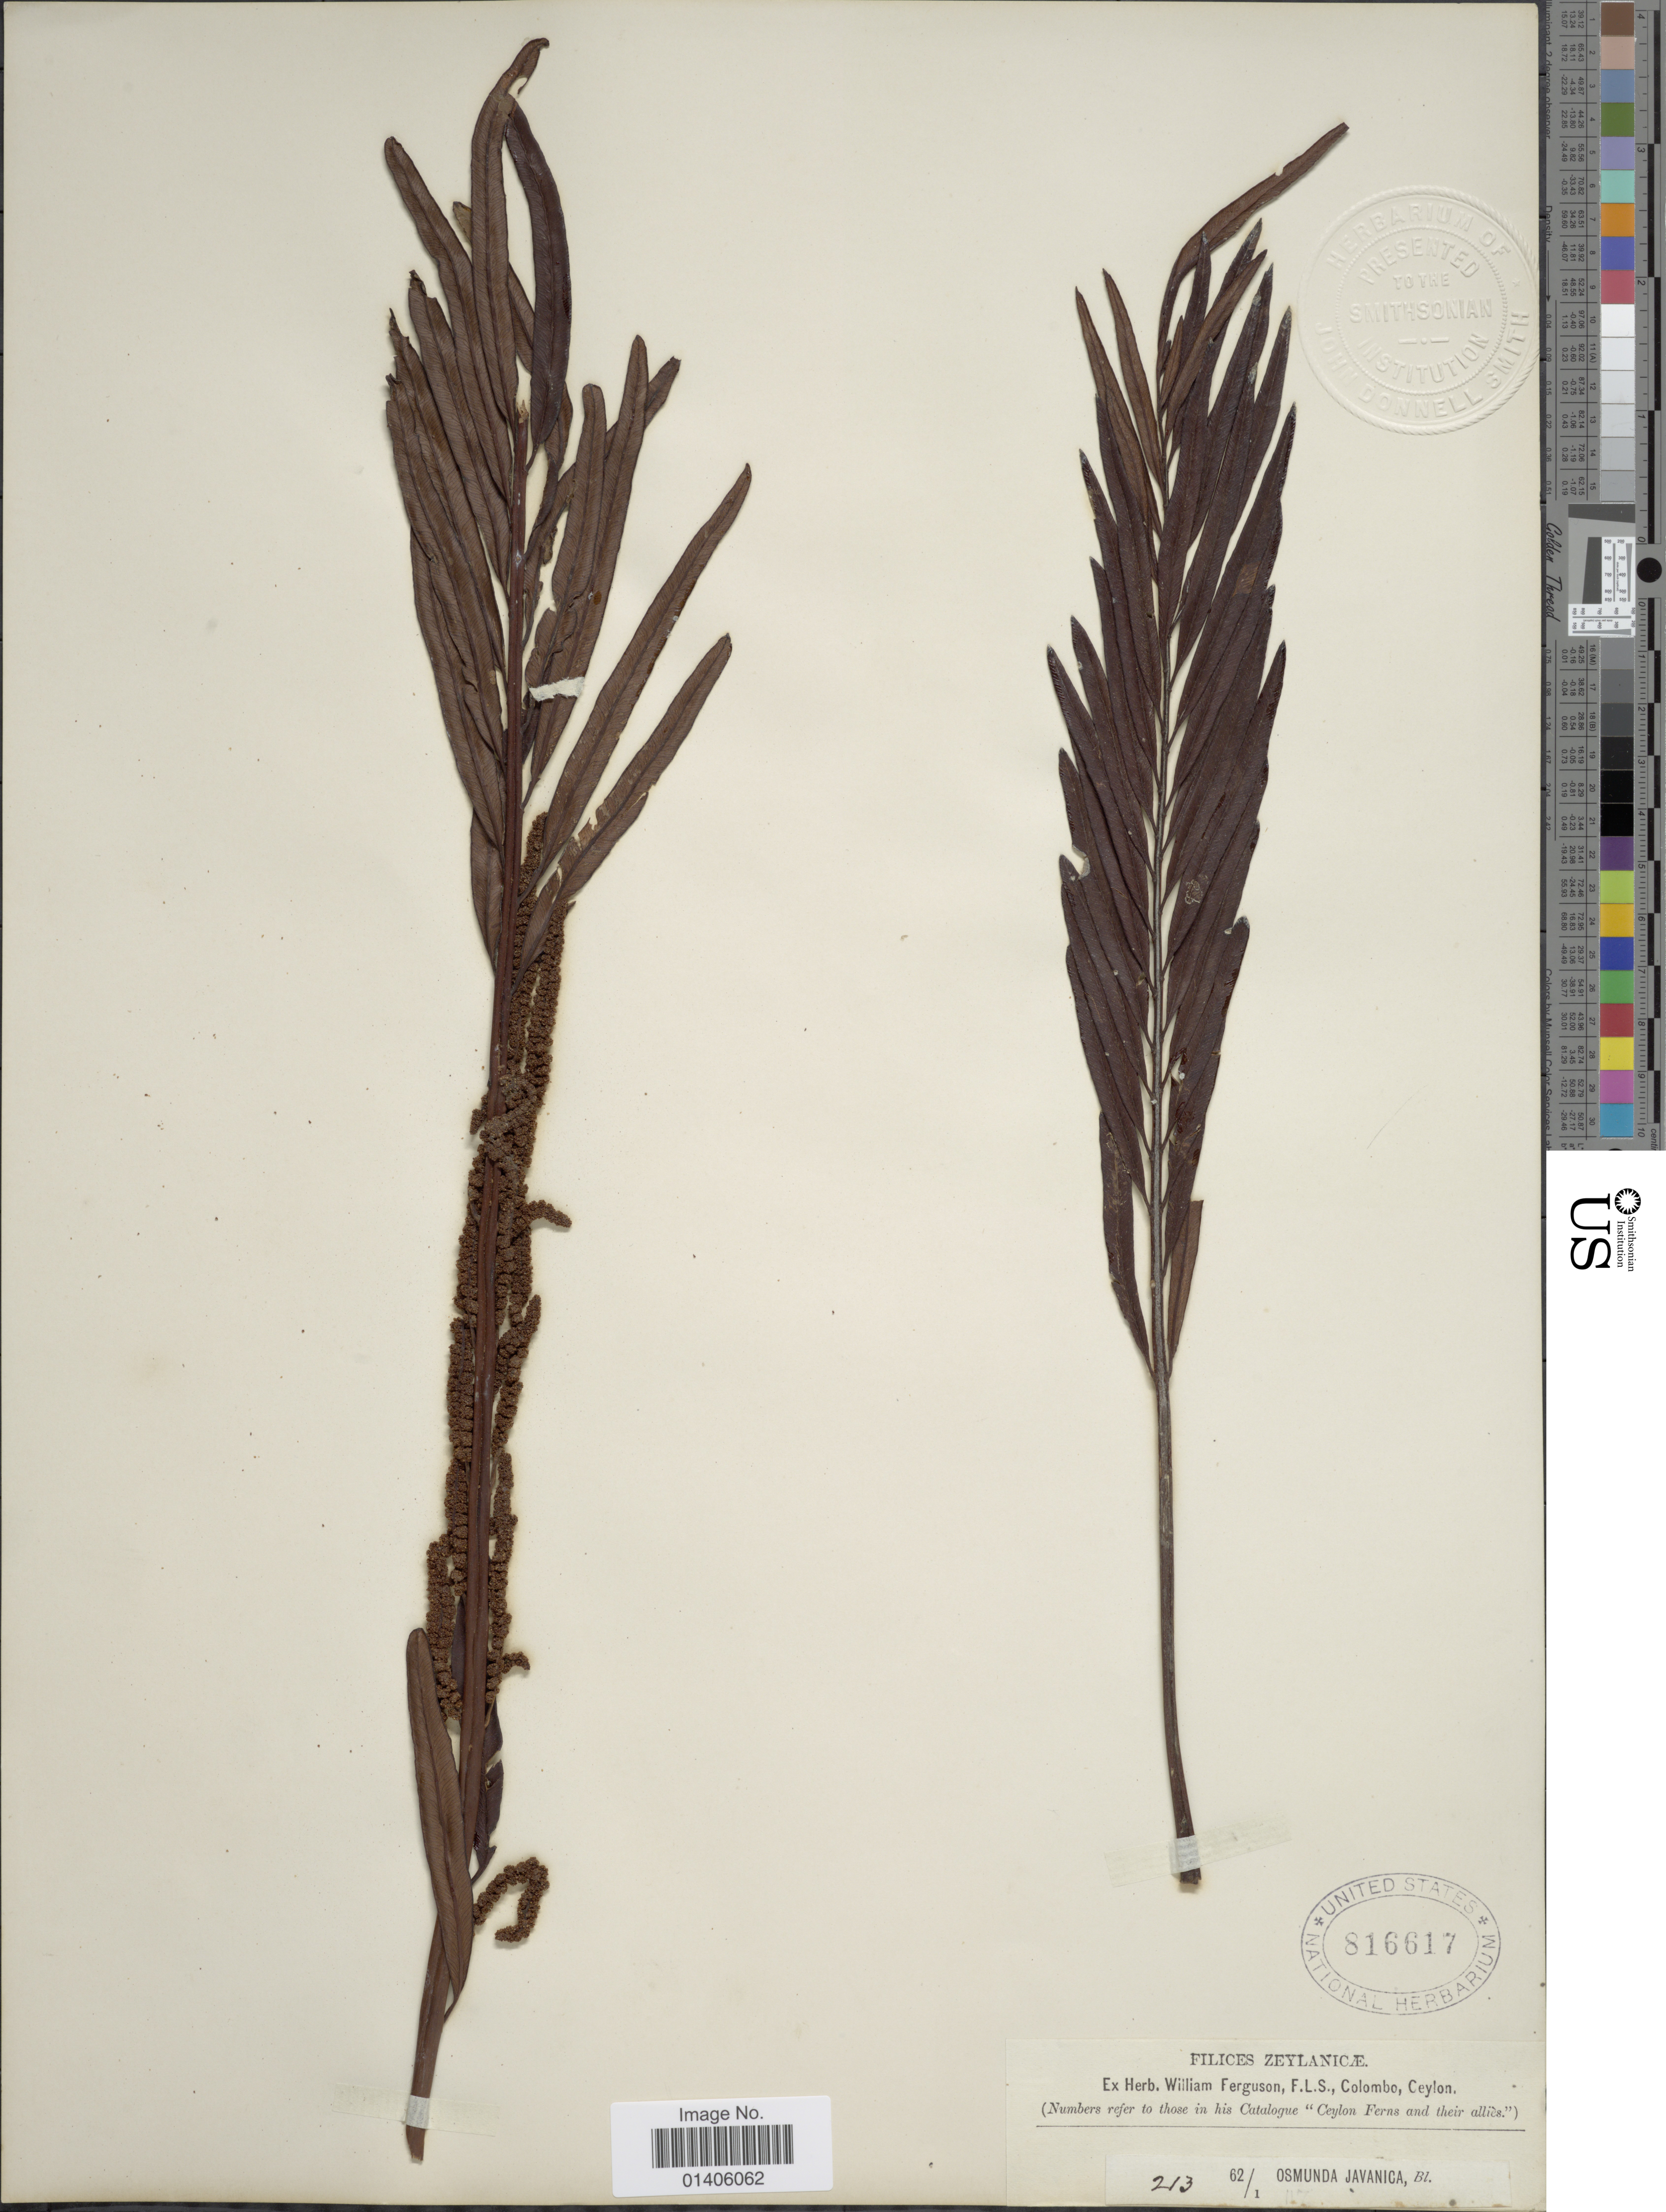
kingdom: Plantae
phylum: Tracheophyta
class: Polypodiopsida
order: Osmundales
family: Osmundaceae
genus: Osmunda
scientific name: Osmunda javanica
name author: Blume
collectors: ex herb. W. Ferguson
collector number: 213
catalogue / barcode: US 816617